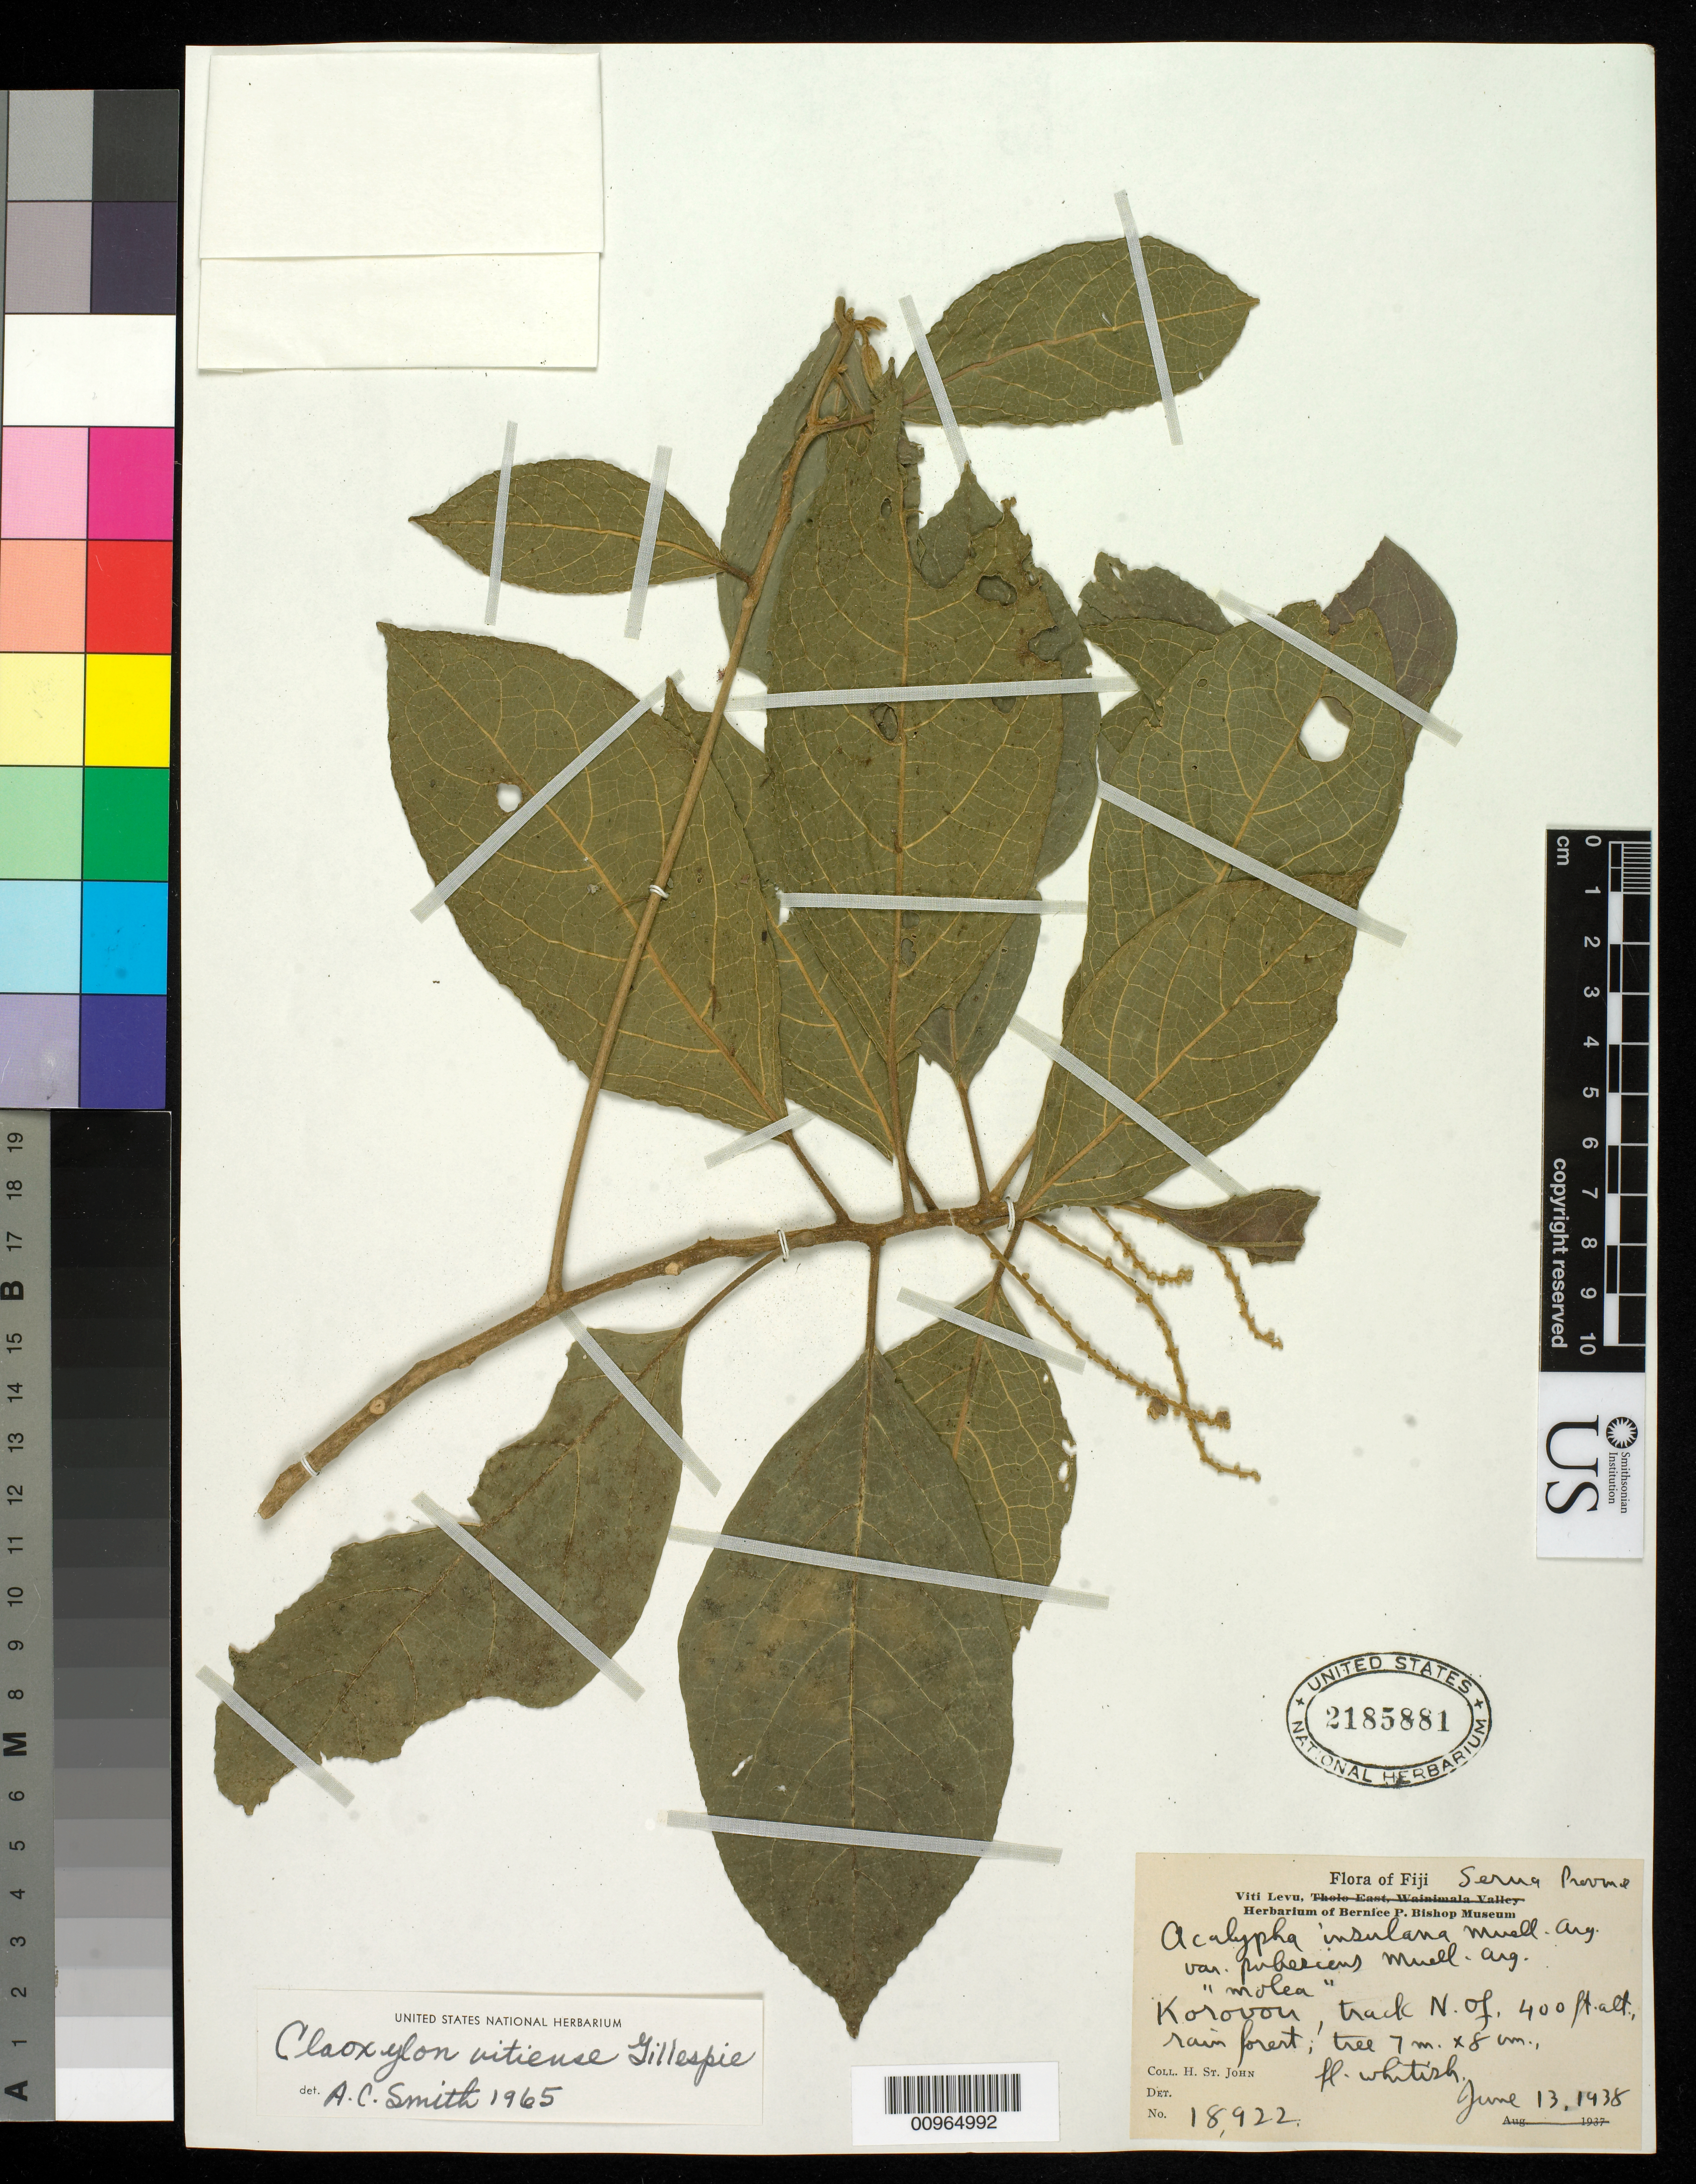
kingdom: Plantae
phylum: Tracheophyta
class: Magnoliopsida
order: Malpighiales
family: Euphorbiaceae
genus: Claoxylon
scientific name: Claoxylon vitiense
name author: Gillespie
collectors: H. St. John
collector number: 18922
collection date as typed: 13 Jun 1938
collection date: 1938-06-13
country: Fiji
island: Viti Levu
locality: Korovou, track N of rainforest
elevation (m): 122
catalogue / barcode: US 2185881